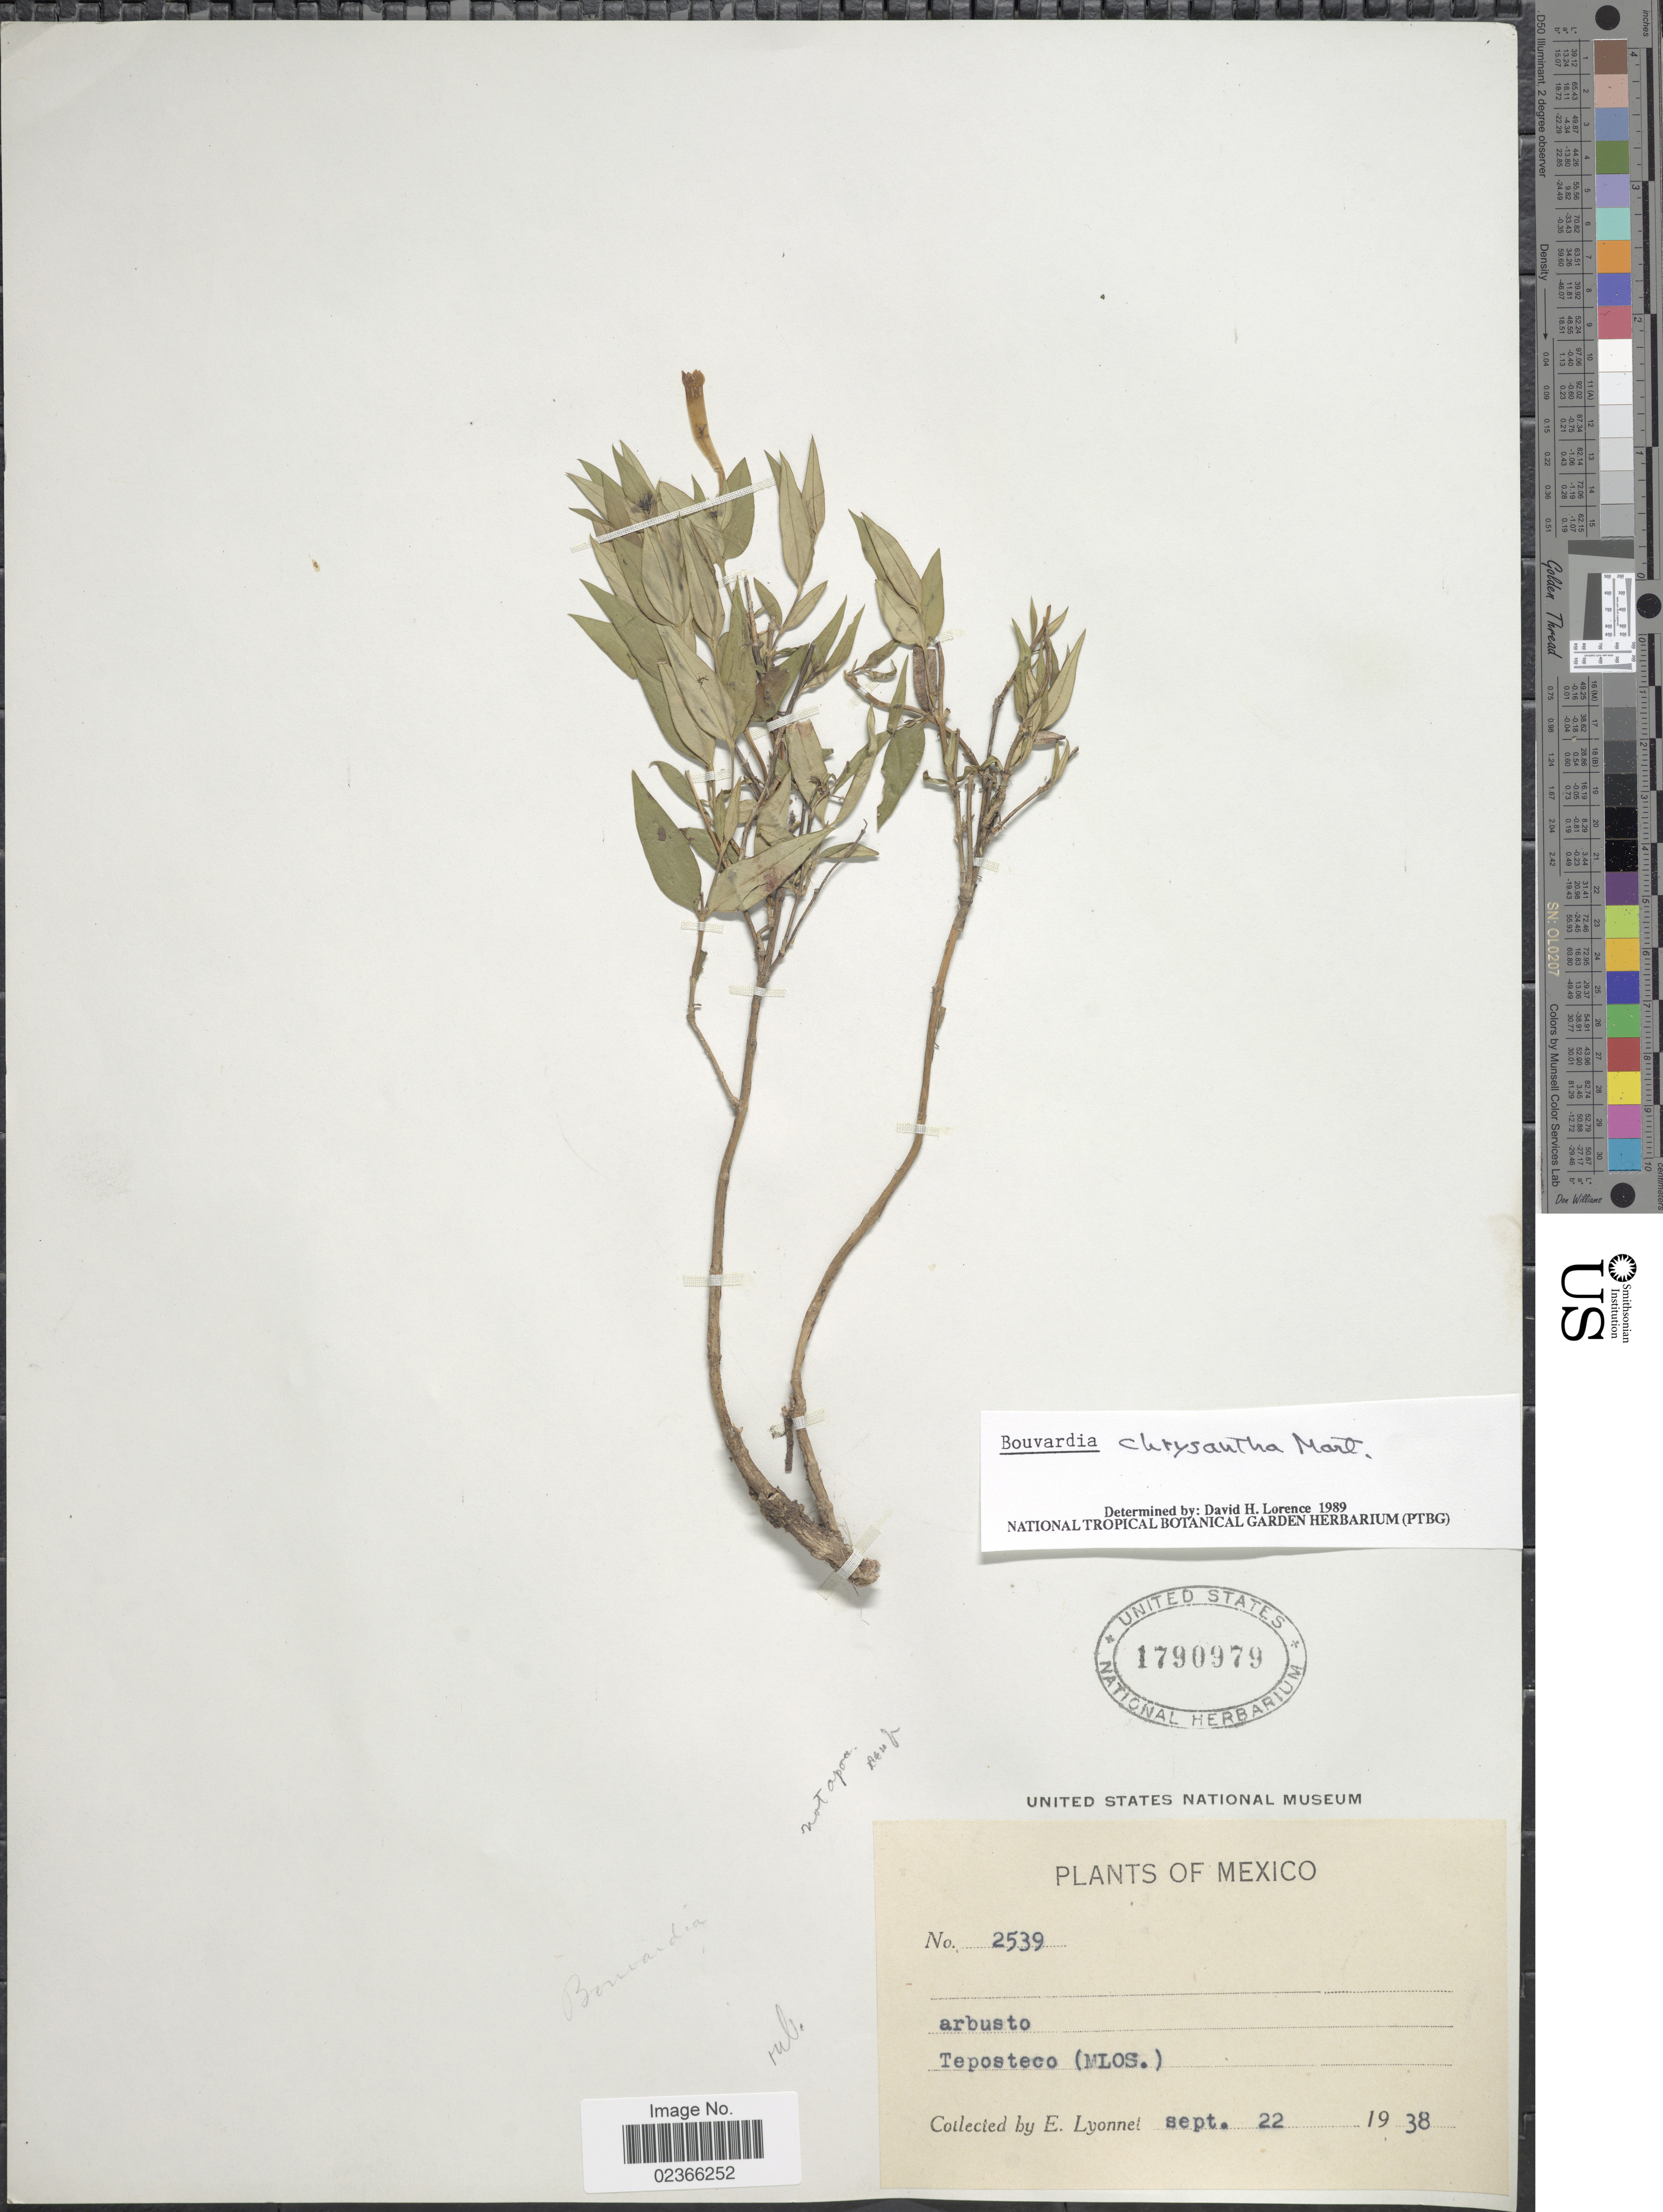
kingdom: Plantae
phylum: Tracheophyta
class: Magnoliopsida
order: Gentianales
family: Rubiaceae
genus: Bouvardia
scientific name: Bouvardia chrysantha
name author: Mart.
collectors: E. Lyonnet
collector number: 2539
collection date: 1938-09-22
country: Mexico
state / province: Morelos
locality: Teposteco (Mlos.)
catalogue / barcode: US 1790979